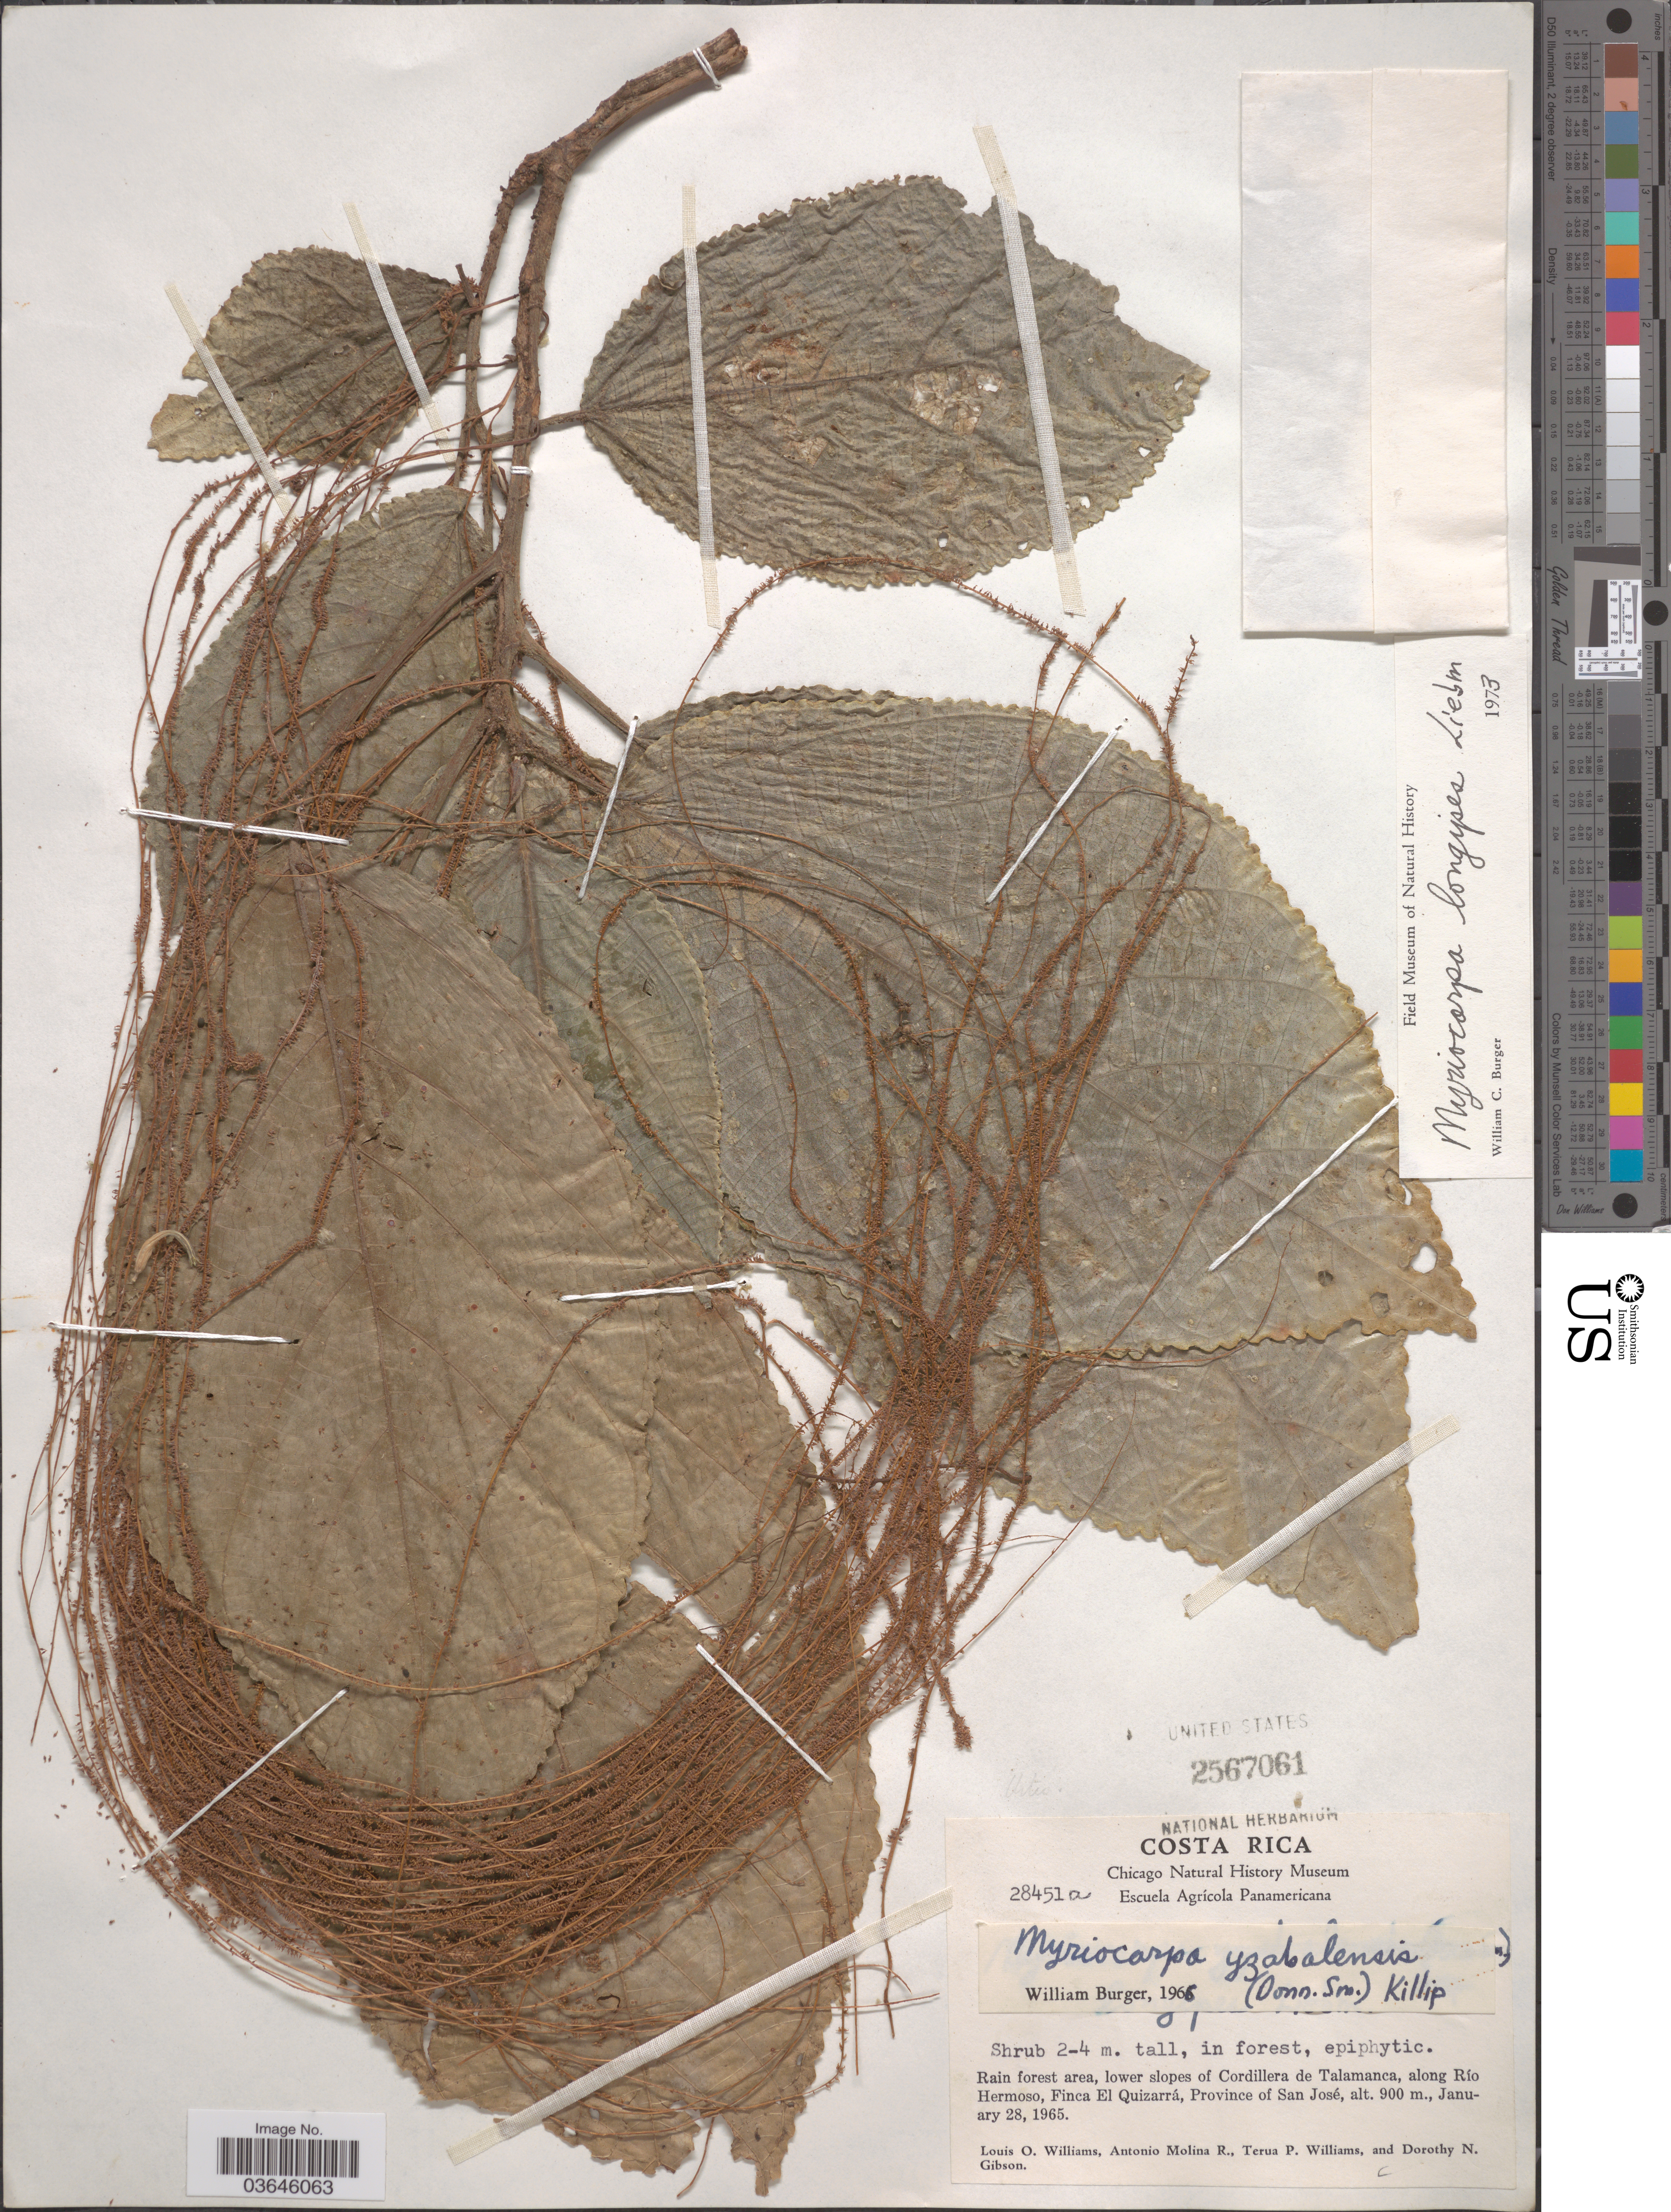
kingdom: Plantae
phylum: Tracheophyta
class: Magnoliopsida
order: Rosales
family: Urticaceae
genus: Myriocarpa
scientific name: Myriocarpa longipes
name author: Liebm.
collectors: L. O. Williams, A. Molina R., T. Williams & D. N. Gibson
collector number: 28451a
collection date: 1965-01-28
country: Costa Rica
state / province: San José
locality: Rain forest area, lower slopes of Cordillera de Talamanca, along Río Hermoso, Finca El Quizarrá.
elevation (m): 900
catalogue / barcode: US 2567061